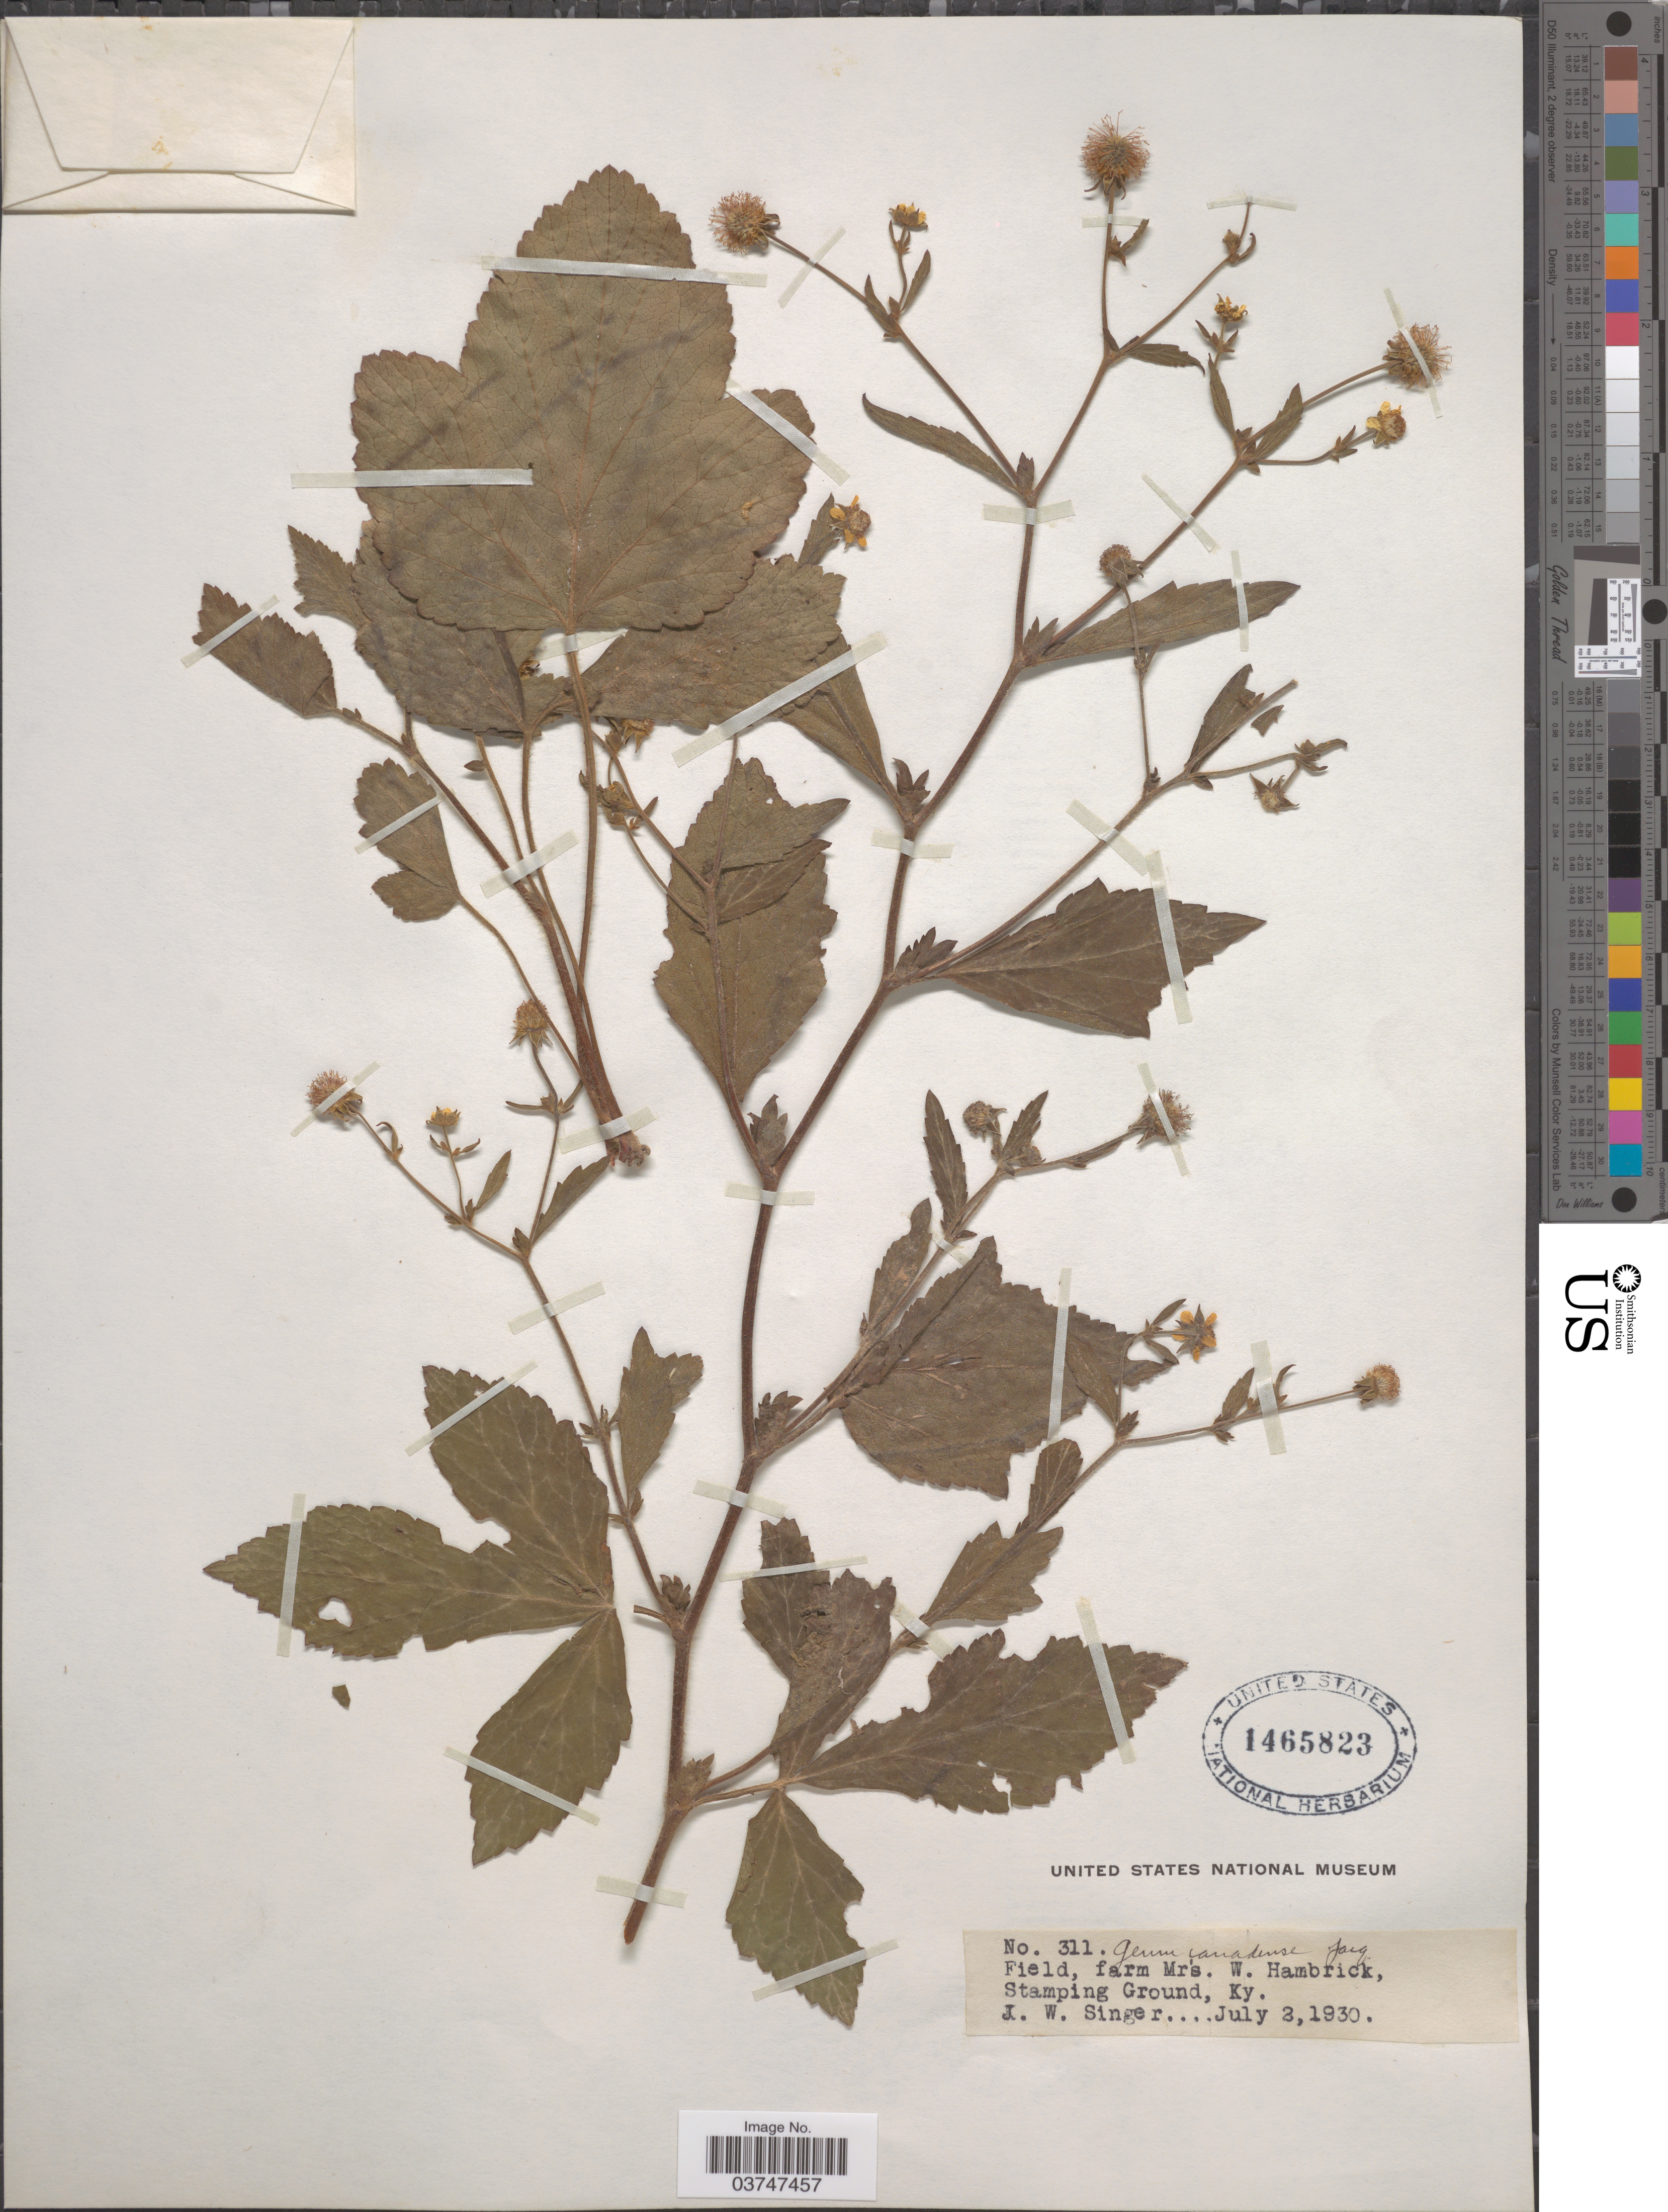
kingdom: Plantae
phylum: Tracheophyta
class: Magnoliopsida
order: Rosales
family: Rosaceae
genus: Geum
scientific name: Geum canadense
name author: Jacq.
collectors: J. EW. Singer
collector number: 311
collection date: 1930-07-02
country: United States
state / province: Kentucky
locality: Field, farm Mrs. W. Hambrick, Stamping Ground.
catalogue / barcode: US 1465823